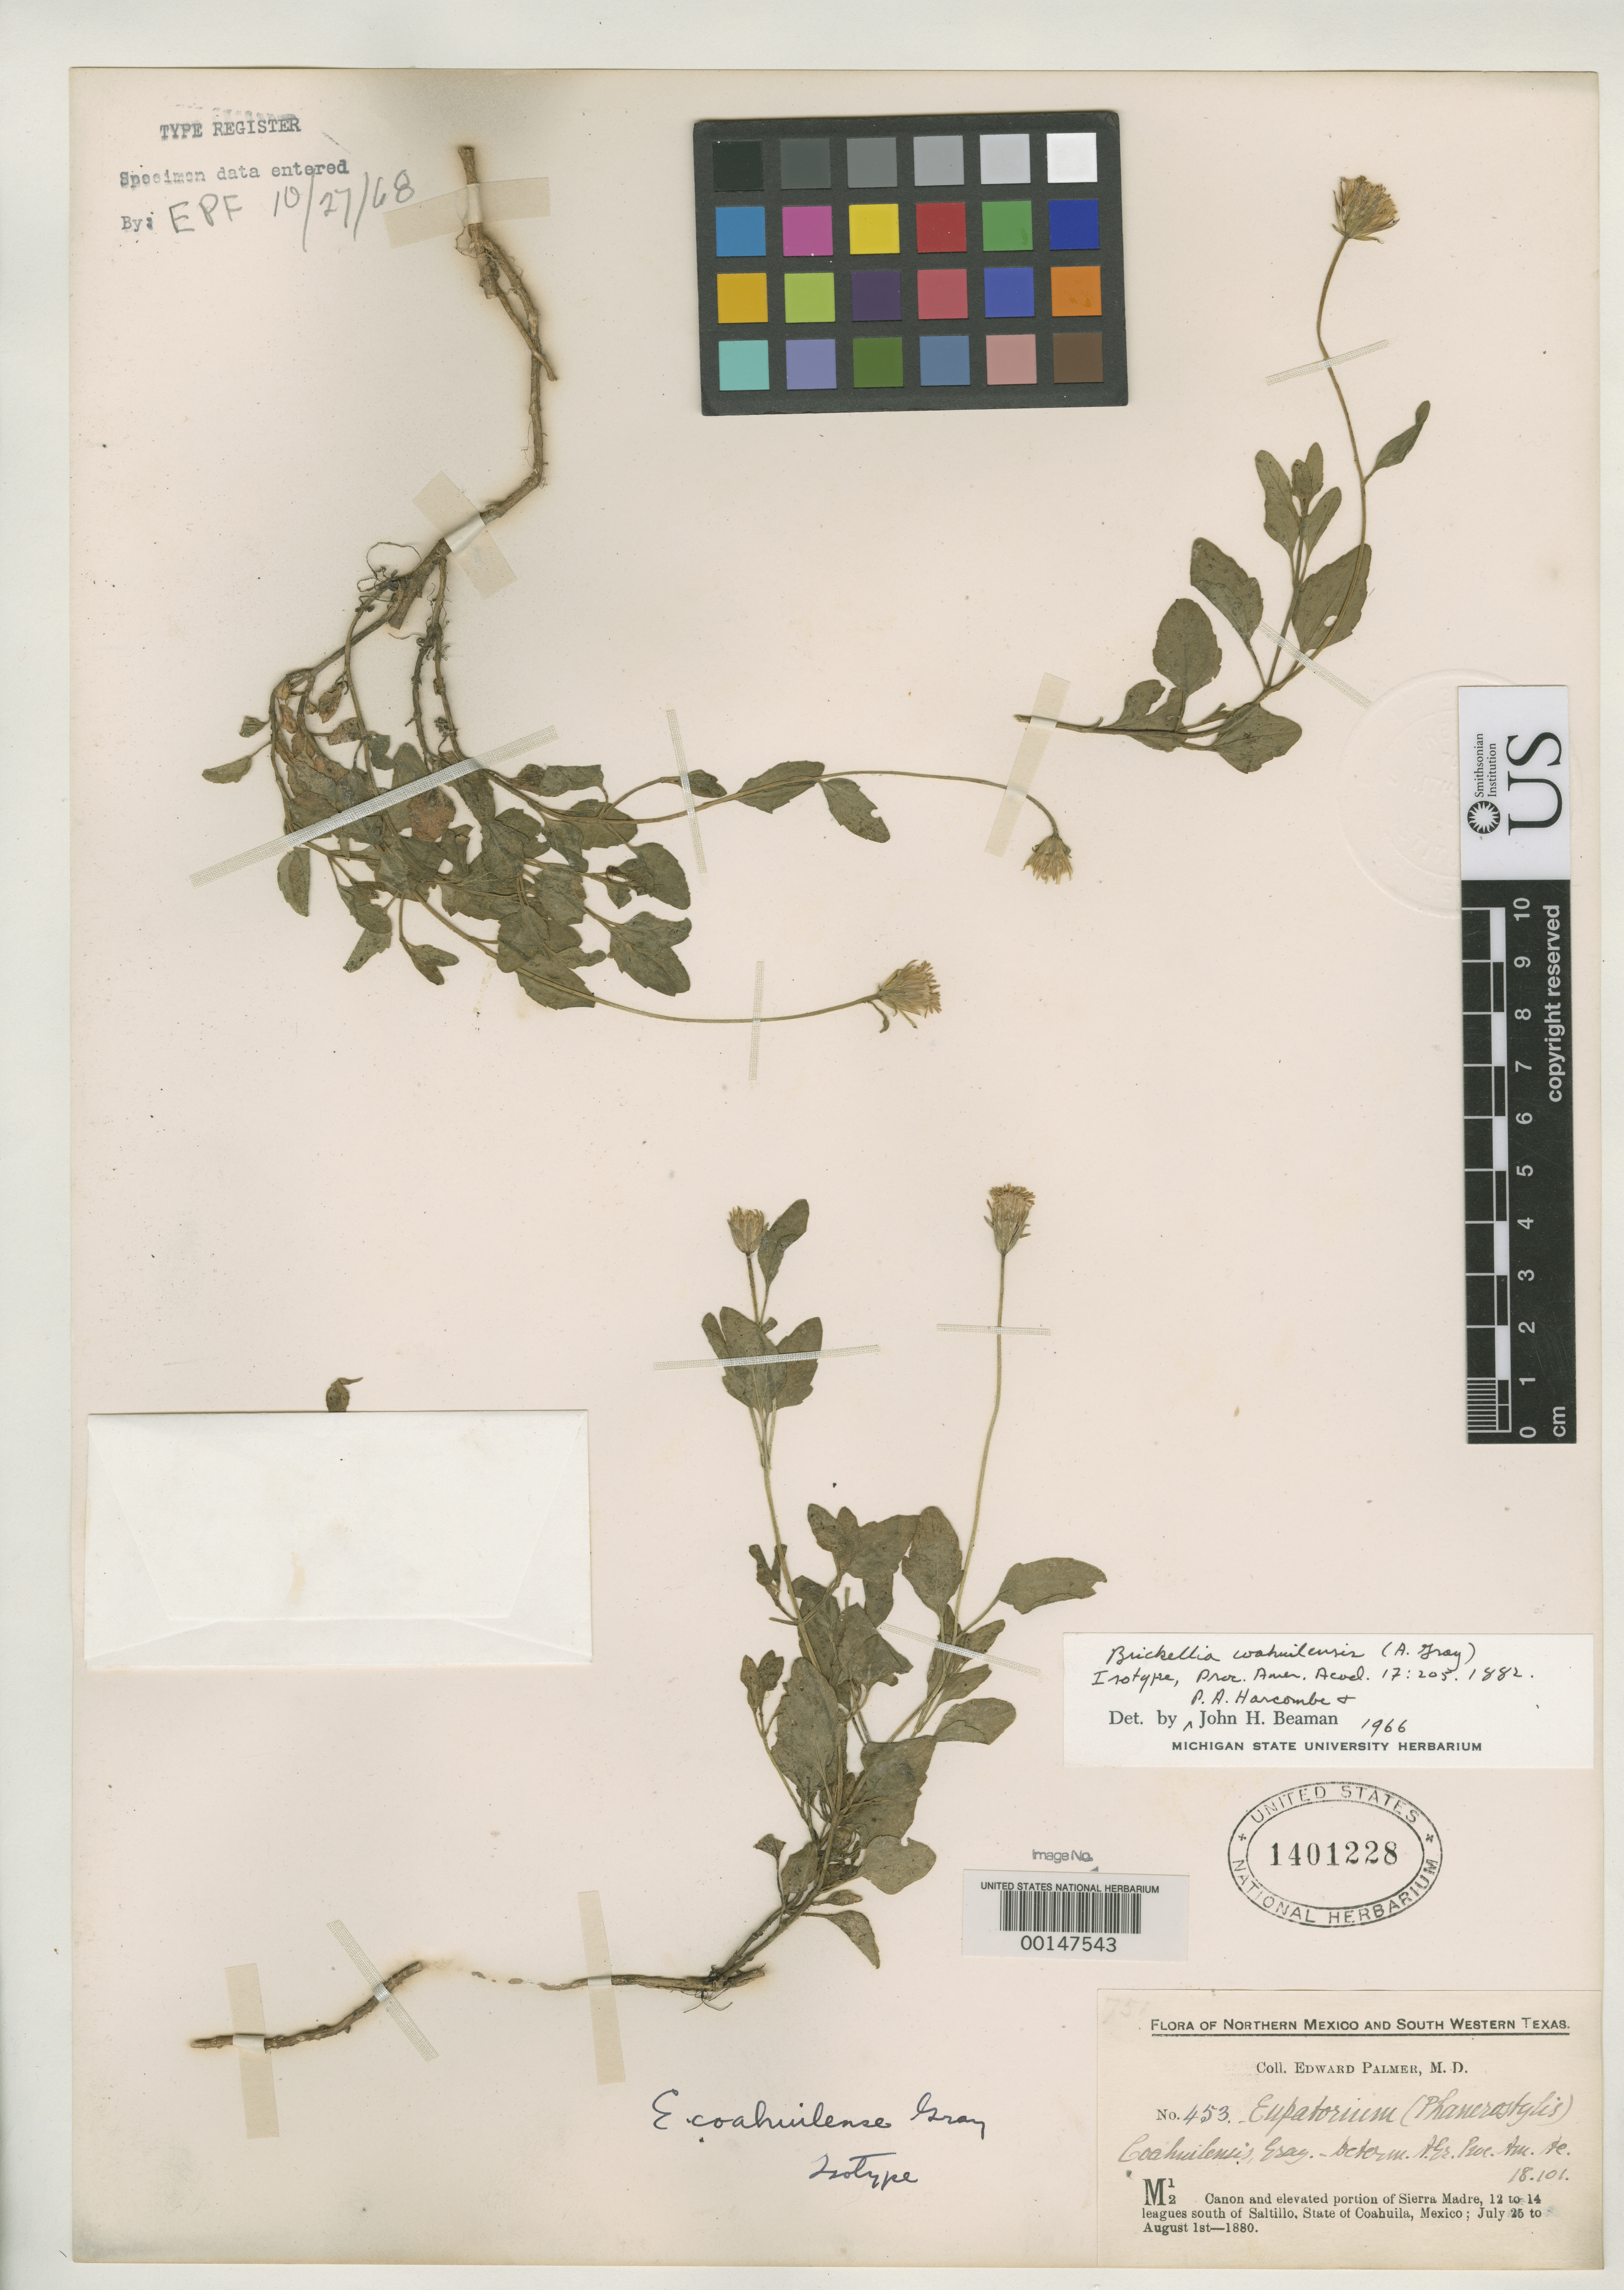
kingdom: Plantae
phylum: Tracheophyta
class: Magnoliopsida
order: Asterales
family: Asteraceae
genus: Eupatorium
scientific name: Eupatorium coahuilense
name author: A. Gray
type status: Isotype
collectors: E. Palmer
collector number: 453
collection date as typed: Jul 1880 to -- Aug 1880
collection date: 1880-07/1880-08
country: Mexico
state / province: Coahuila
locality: Sierra Madre; Saltillo.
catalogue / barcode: US 1401228